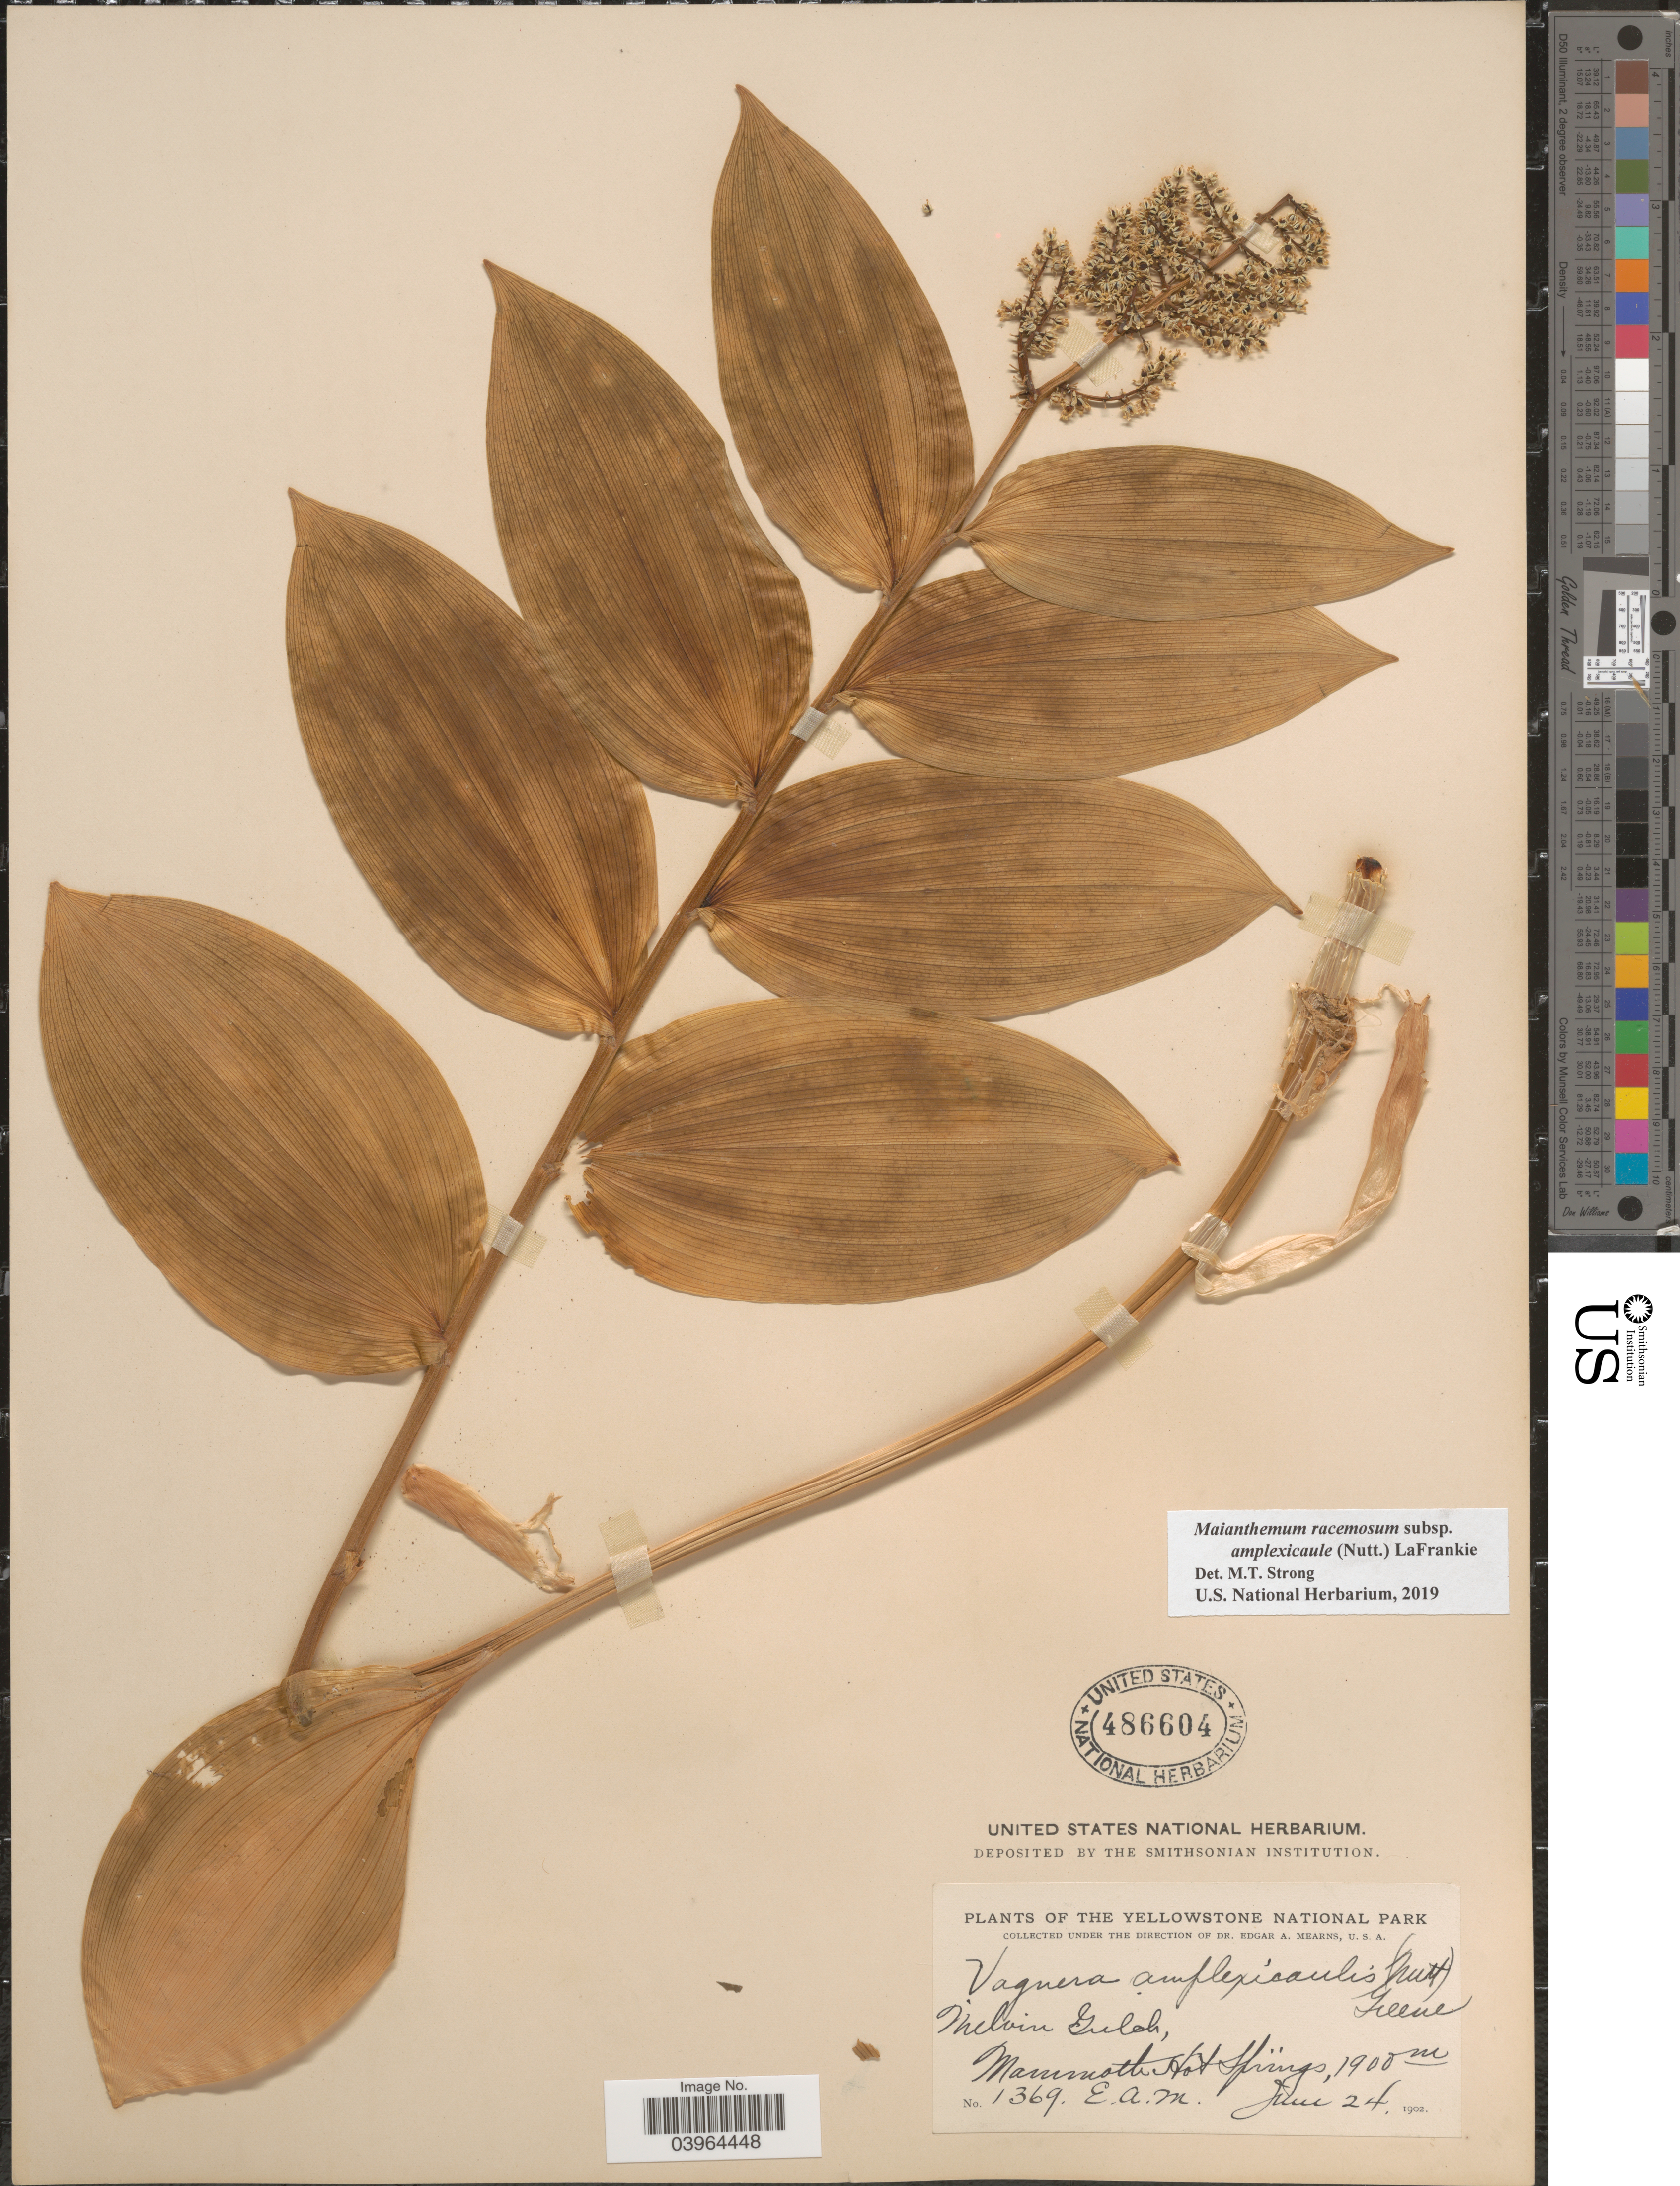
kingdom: Plantae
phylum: Tracheophyta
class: Liliopsida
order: Asparagales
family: Asparagaceae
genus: Maianthemum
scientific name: Maianthemum racemosum subsp. amplexicaule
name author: (Nutt.) LaFrankie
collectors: E. A. Mearns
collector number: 1369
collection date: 1902-06-24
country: United States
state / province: Wyoming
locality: The Yellowstone National Park. Melvin Gulch. Mammoth Hot Springs.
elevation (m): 1900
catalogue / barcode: US 486604